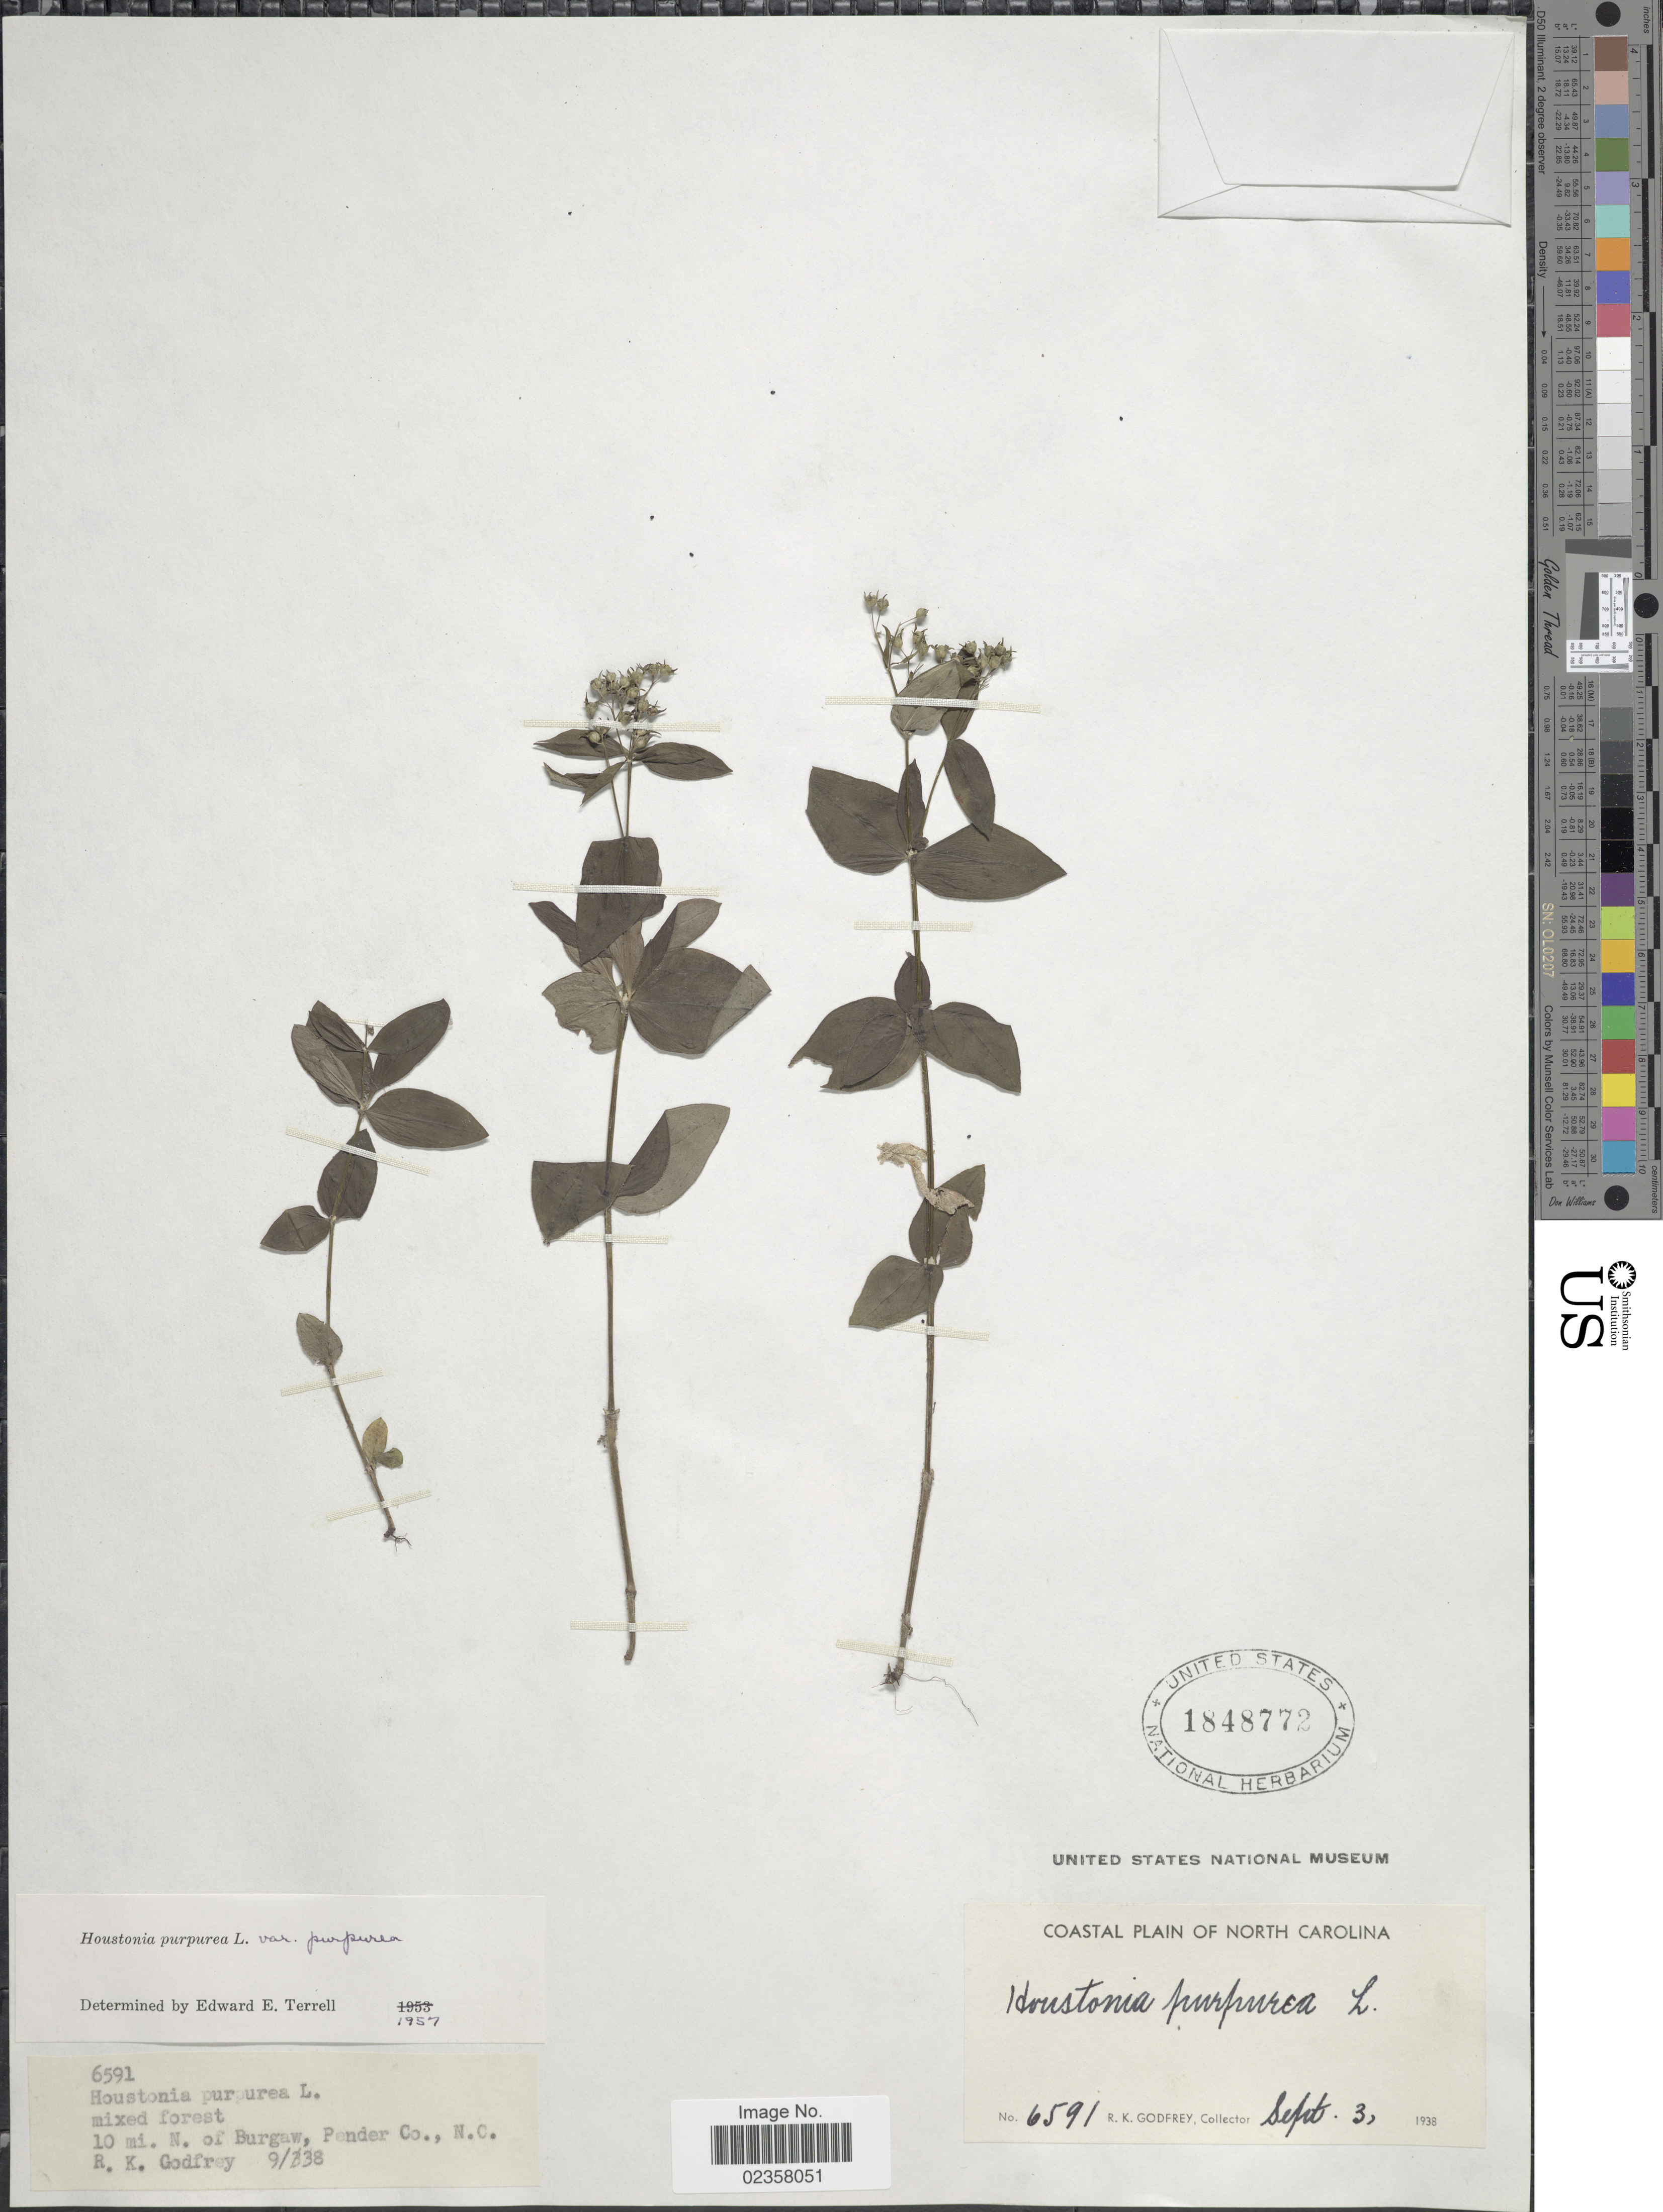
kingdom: Plantae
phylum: Tracheophyta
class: Magnoliopsida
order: Gentianales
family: Rubiaceae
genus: Houstonia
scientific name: Houstonia purpurea var. purpurea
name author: L.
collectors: R. K. Godfrey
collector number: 6591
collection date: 1938-09-03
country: United States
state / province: North Carolina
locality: Coastal Plain, mixed forest, 10 mi. N. of Burgow, Pender Co.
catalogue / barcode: US 1848772